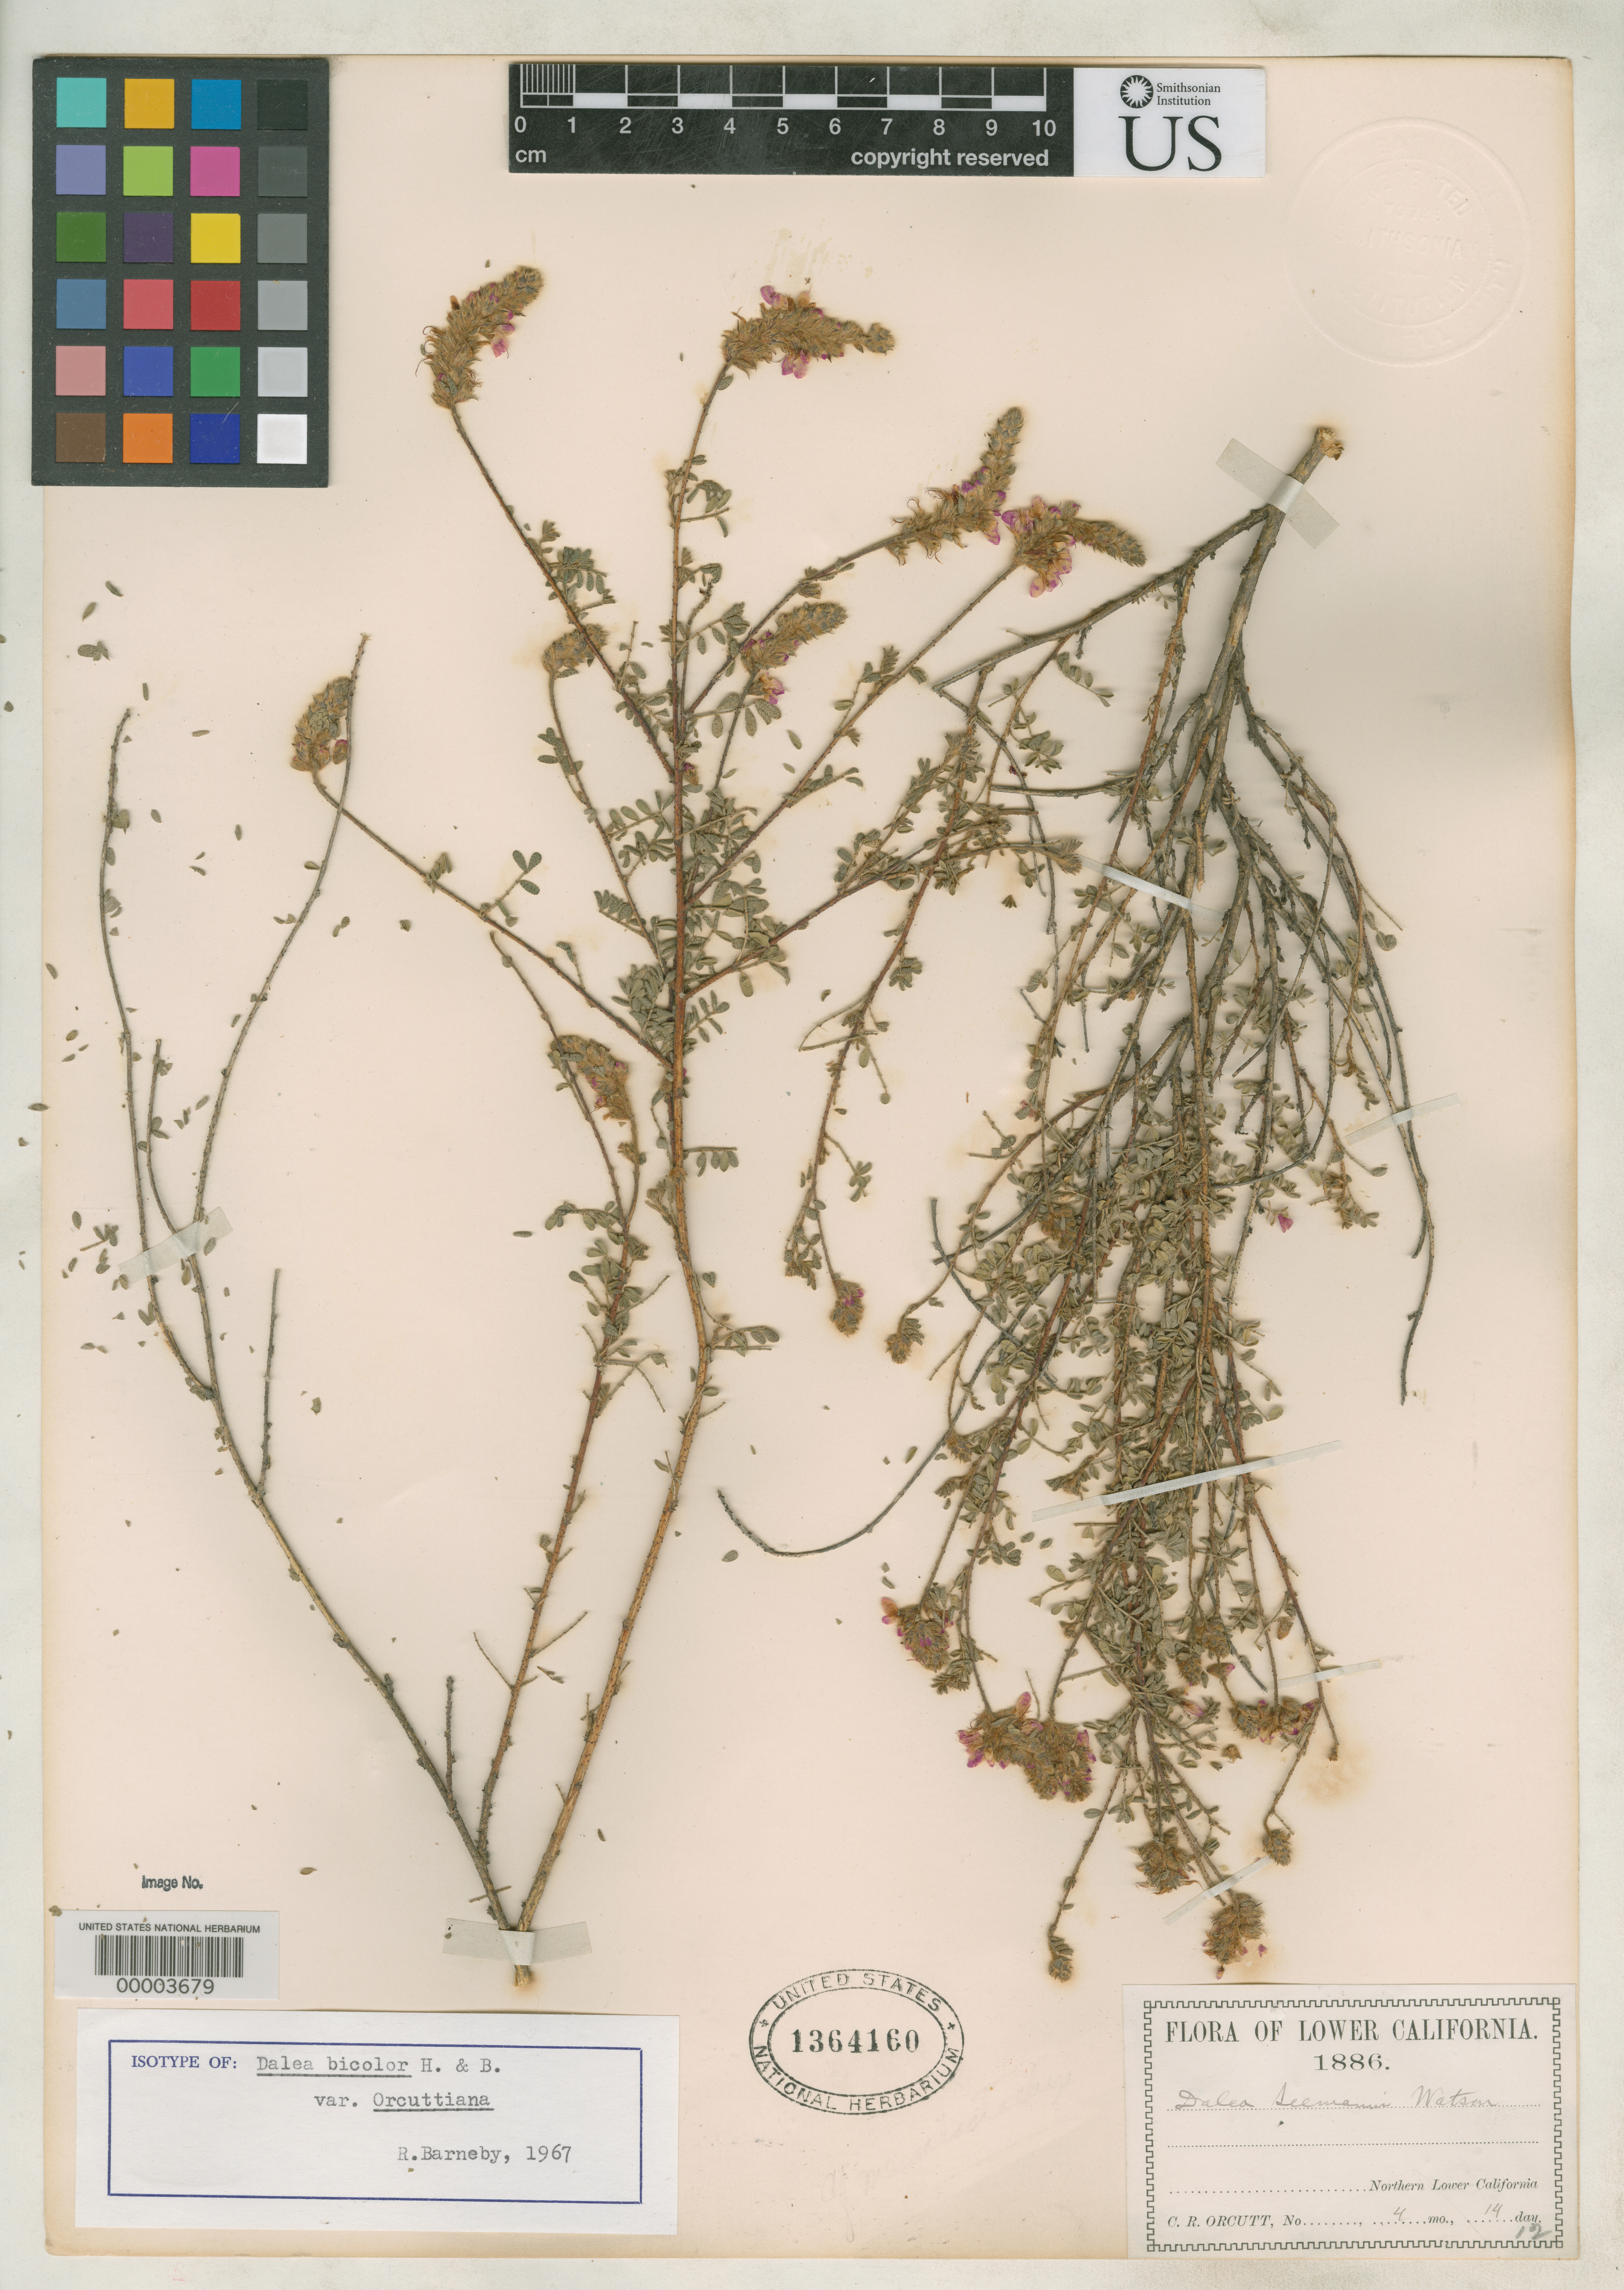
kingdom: Plantae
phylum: Tracheophyta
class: Magnoliopsida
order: Fabales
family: Fabaceae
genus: Dalea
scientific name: Dalea bicolor var. orcuttiana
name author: Barneby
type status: Isotype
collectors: C. R. Orcutt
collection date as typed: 14 Apr 1886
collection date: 1886-04-14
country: Mexico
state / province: Colima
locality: Socorro.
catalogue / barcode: US 1364160